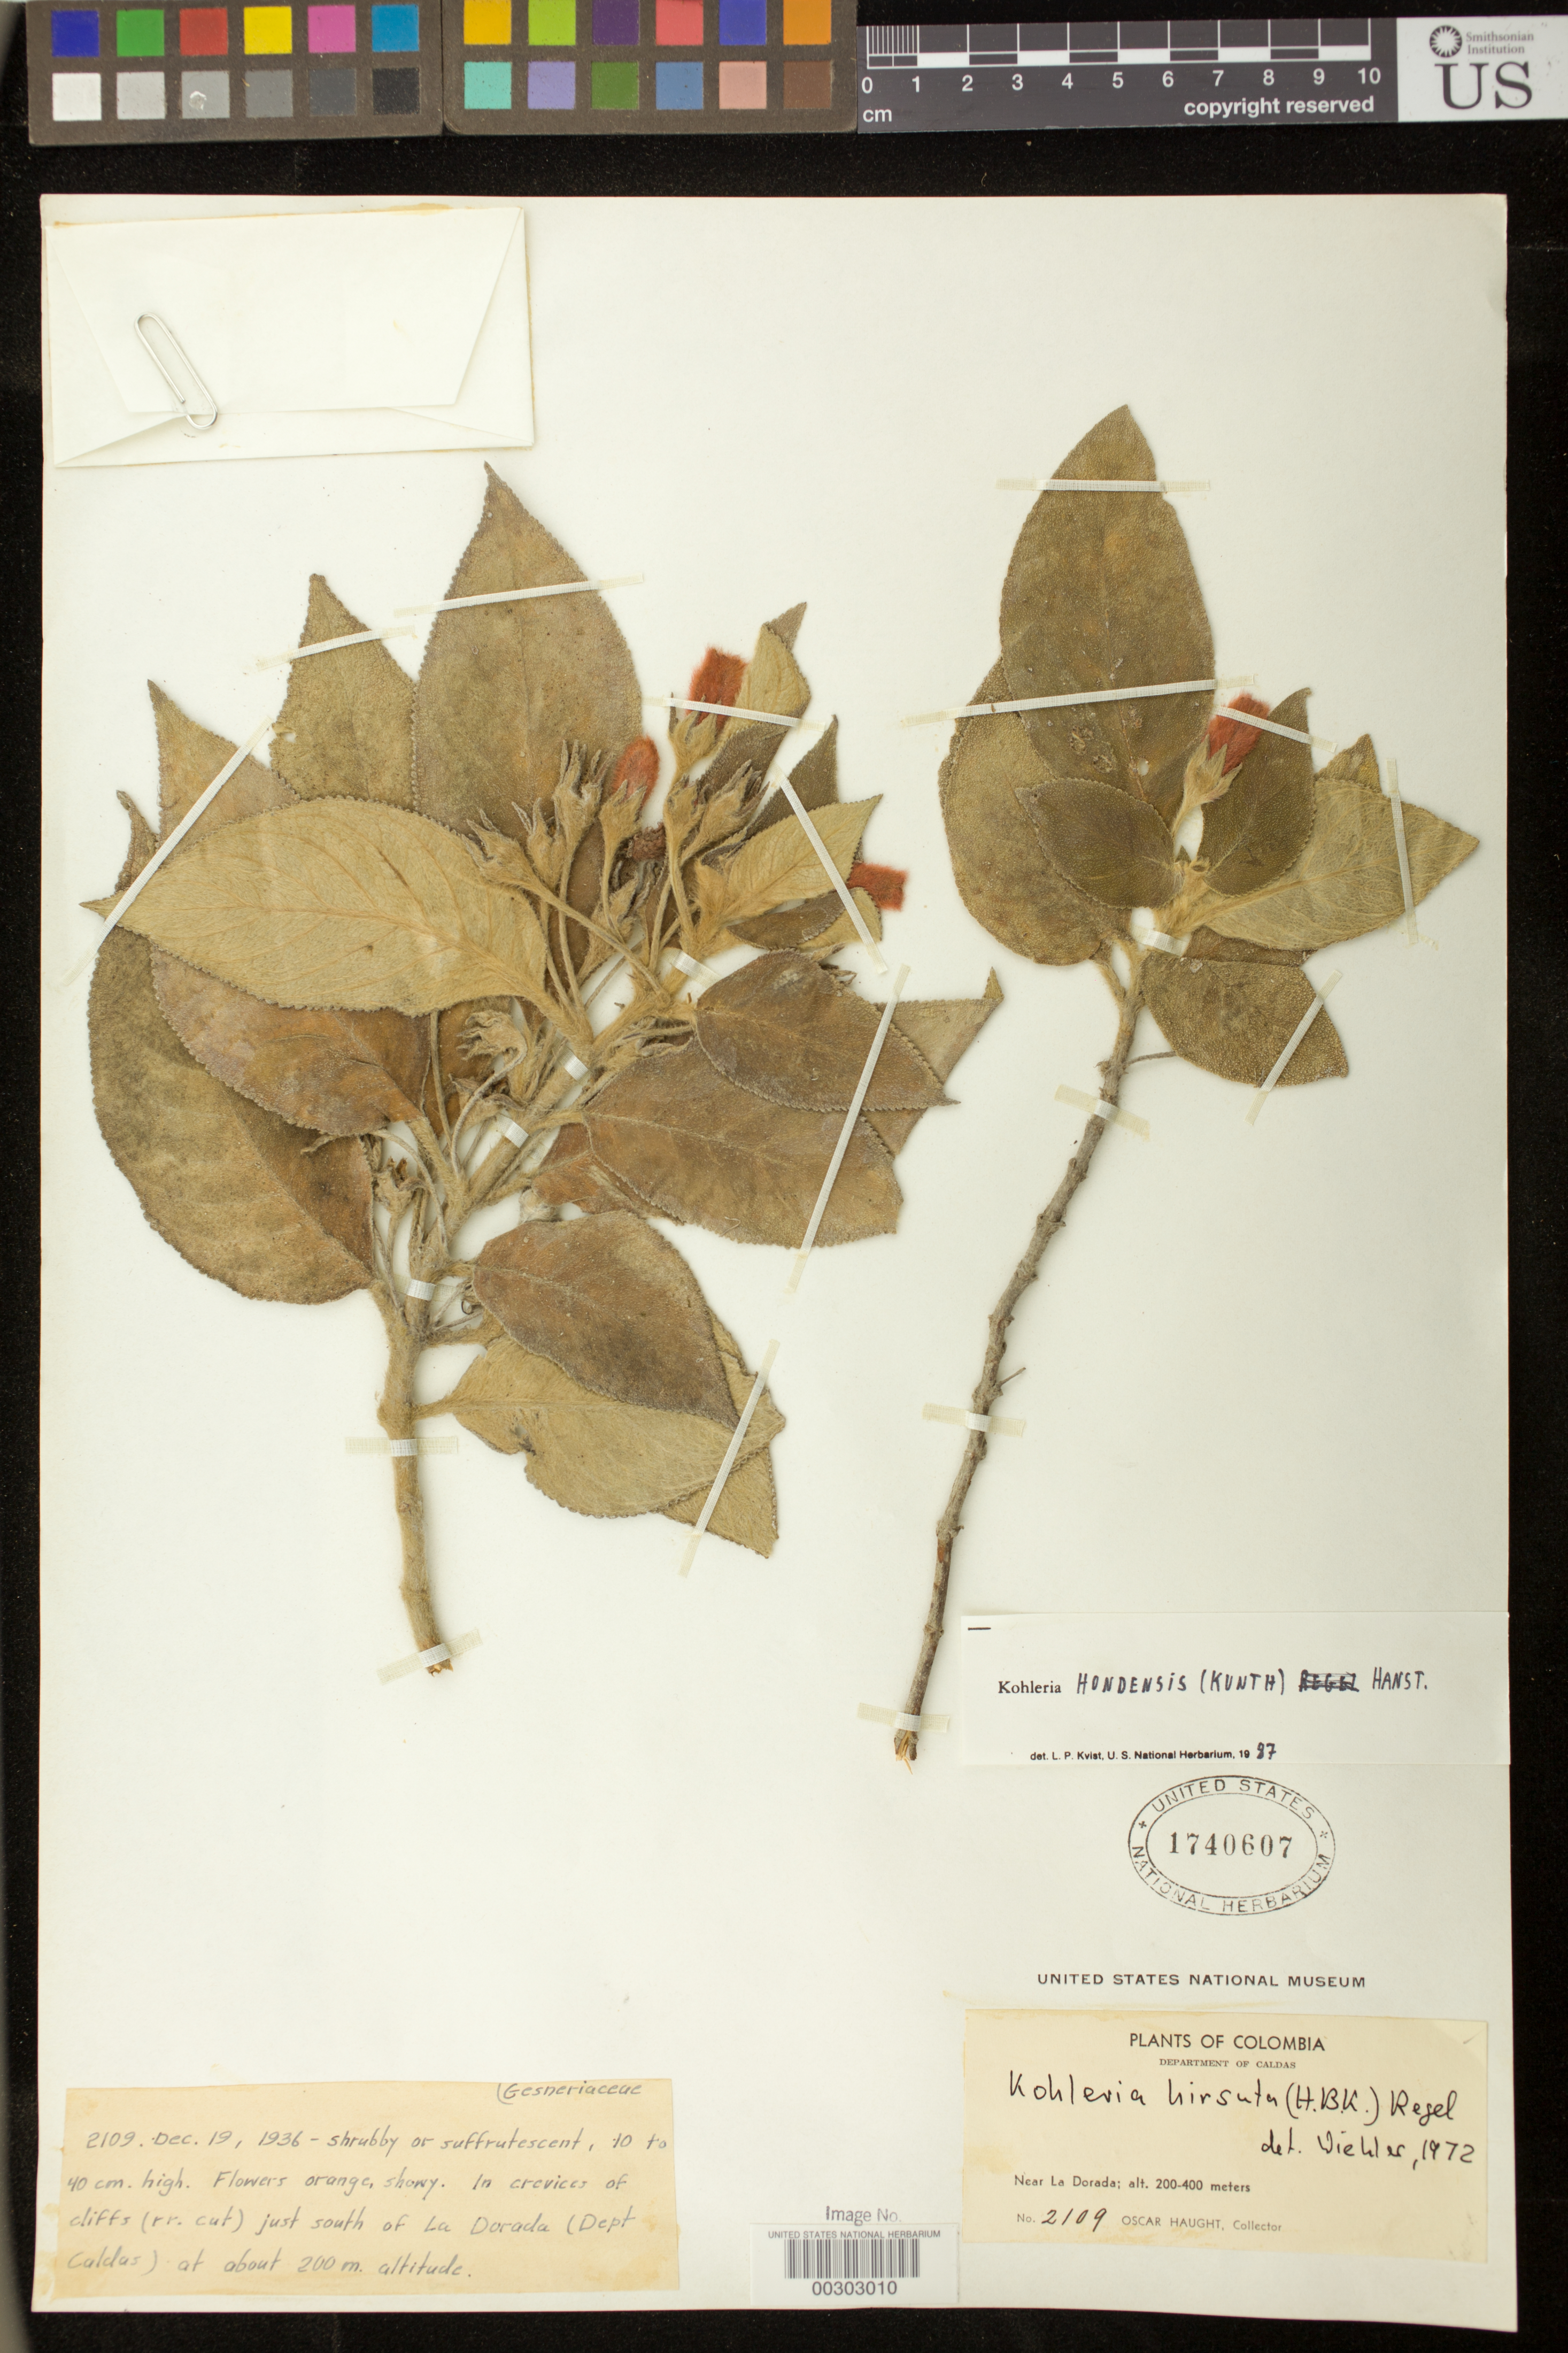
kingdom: Plantae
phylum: Tracheophyta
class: Magnoliopsida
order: Lamiales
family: Gesneriaceae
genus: Kohleria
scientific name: Kohleria hondensis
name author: (Kunth) Hanst.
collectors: O. L. Haught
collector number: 2109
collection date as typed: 19 Dec 1936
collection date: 1936-12-19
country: Colombia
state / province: Caldas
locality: Just S of La Dorado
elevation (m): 200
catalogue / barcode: US 1740607